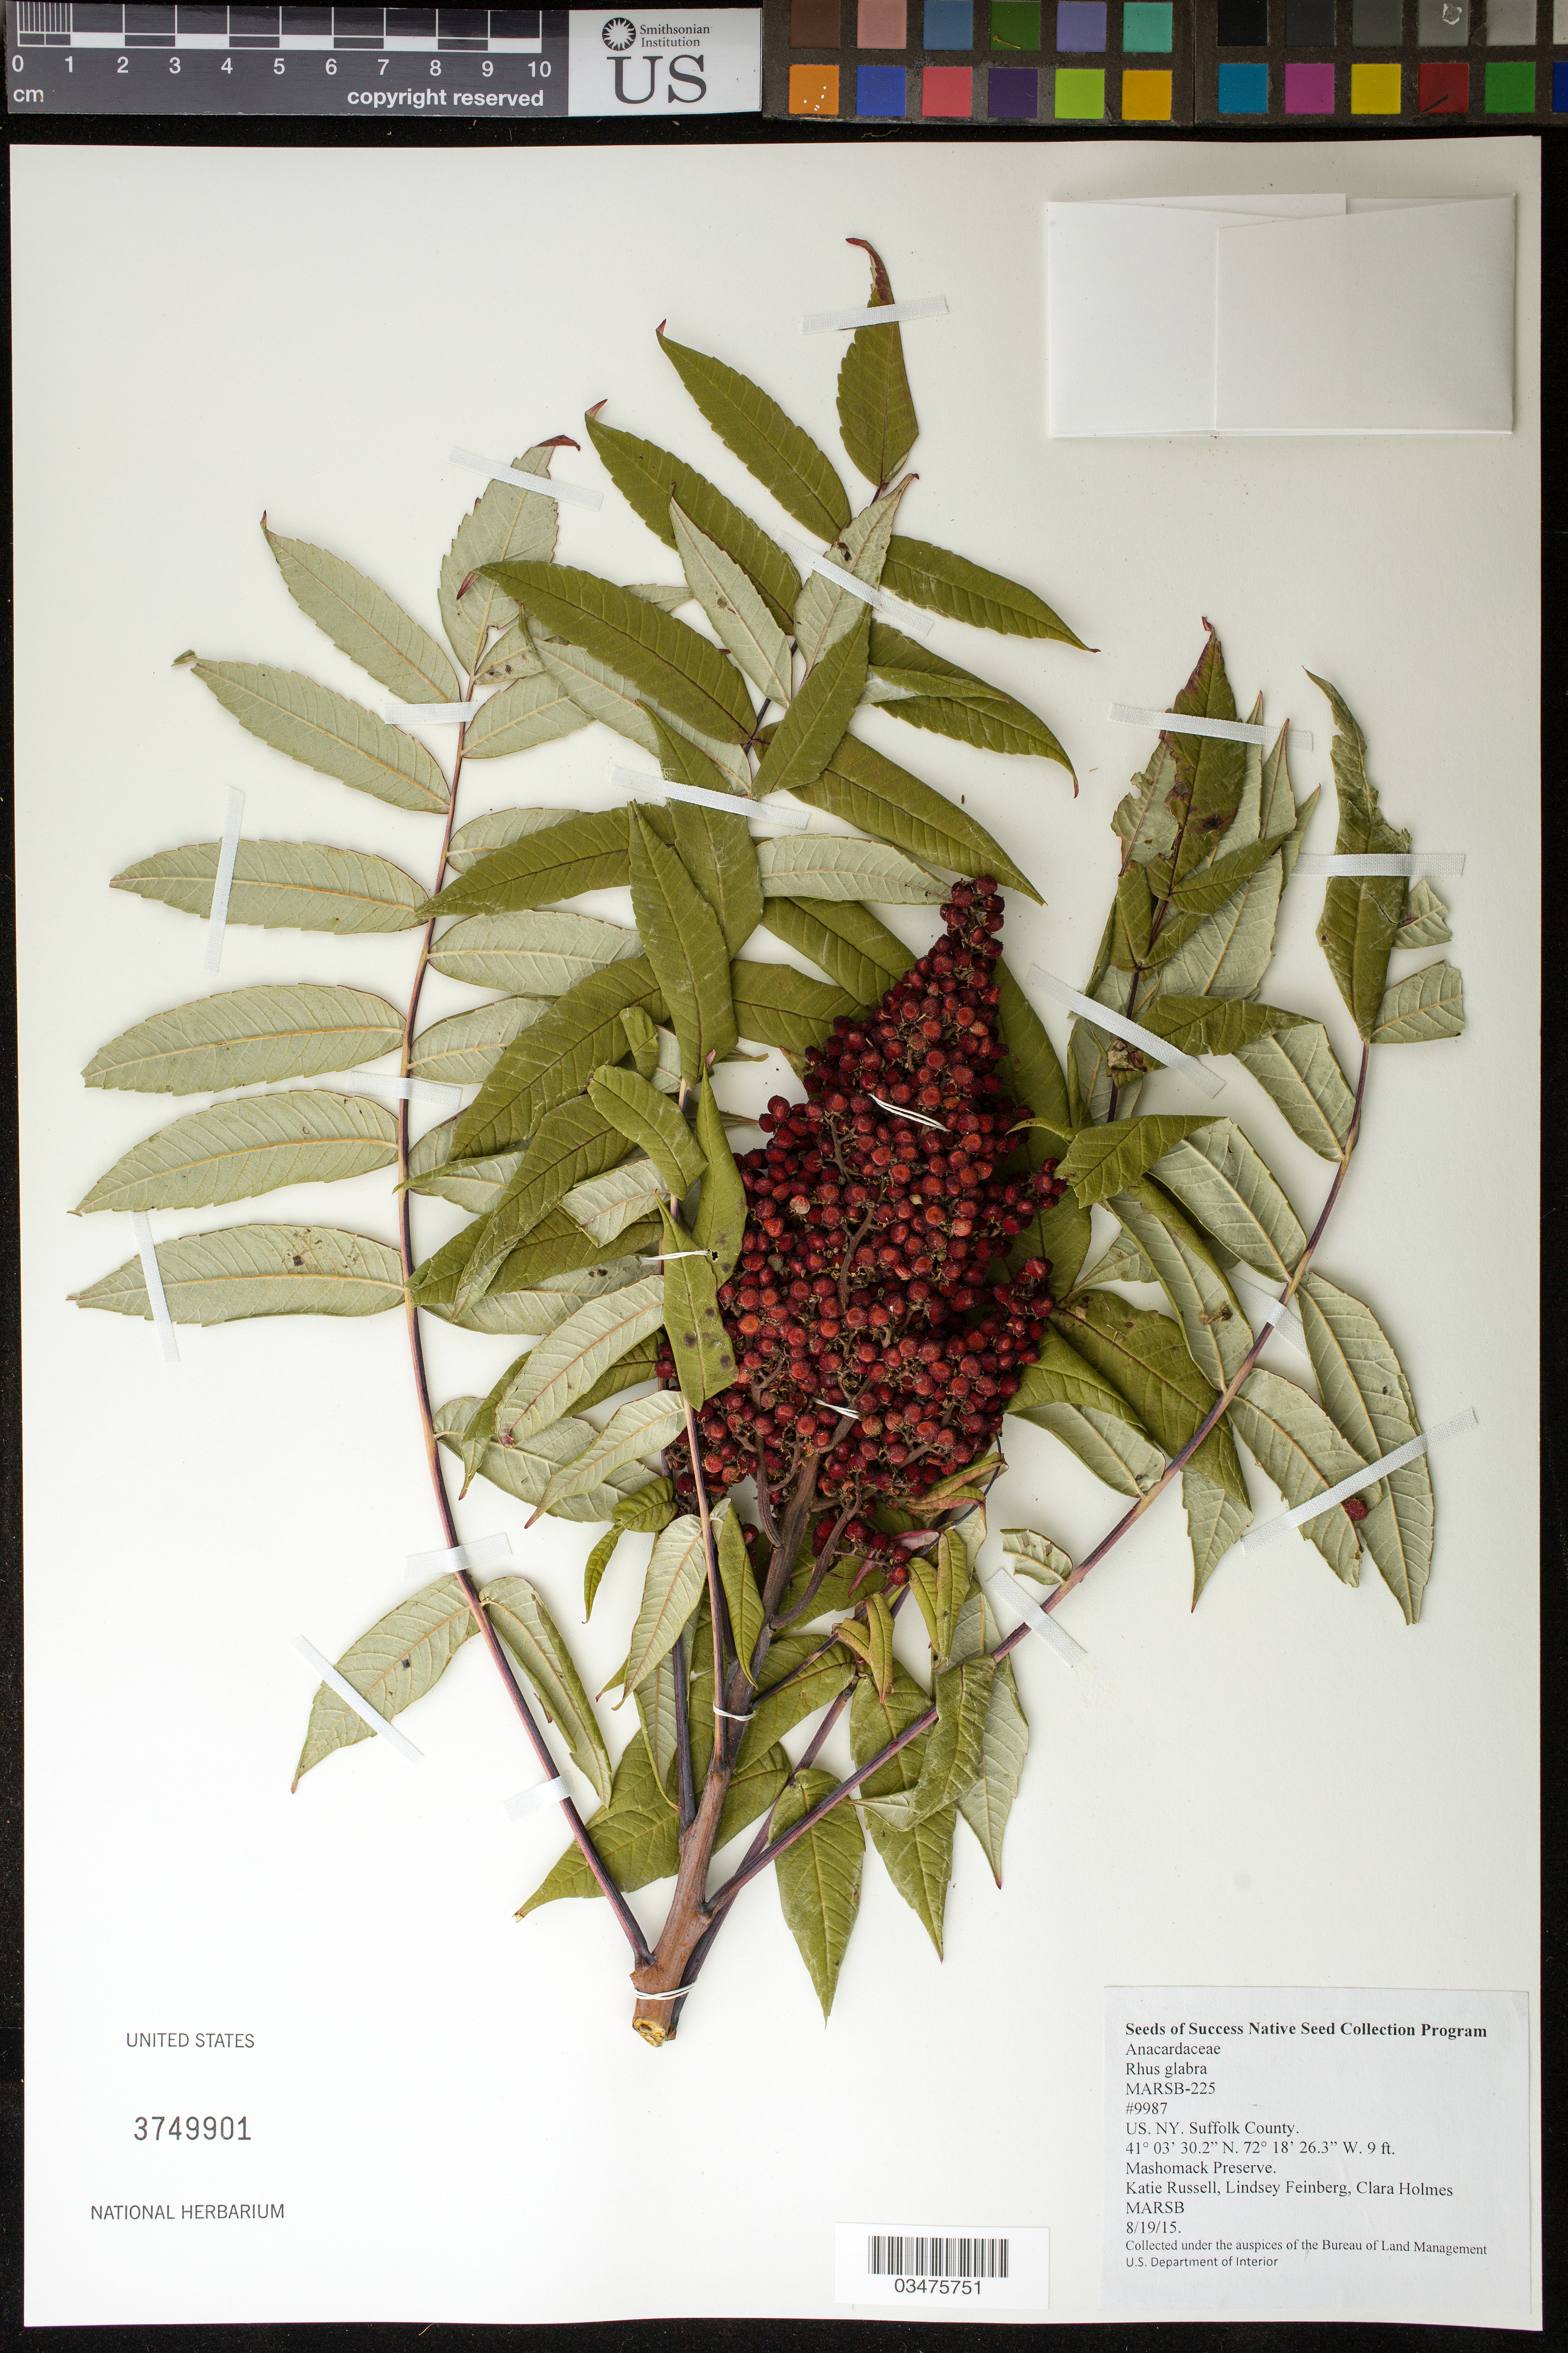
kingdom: Plantae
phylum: Tracheophyta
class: Magnoliopsida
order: Sapindales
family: Anacardiaceae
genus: Rhus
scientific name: Rhus glabra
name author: L.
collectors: K. Russell, L. Feinberg & C. Holmes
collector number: MARSB-225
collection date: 2015-08-19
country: United States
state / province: New York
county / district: Suffolk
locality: Mashomack Preserve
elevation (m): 3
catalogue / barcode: US 3749901